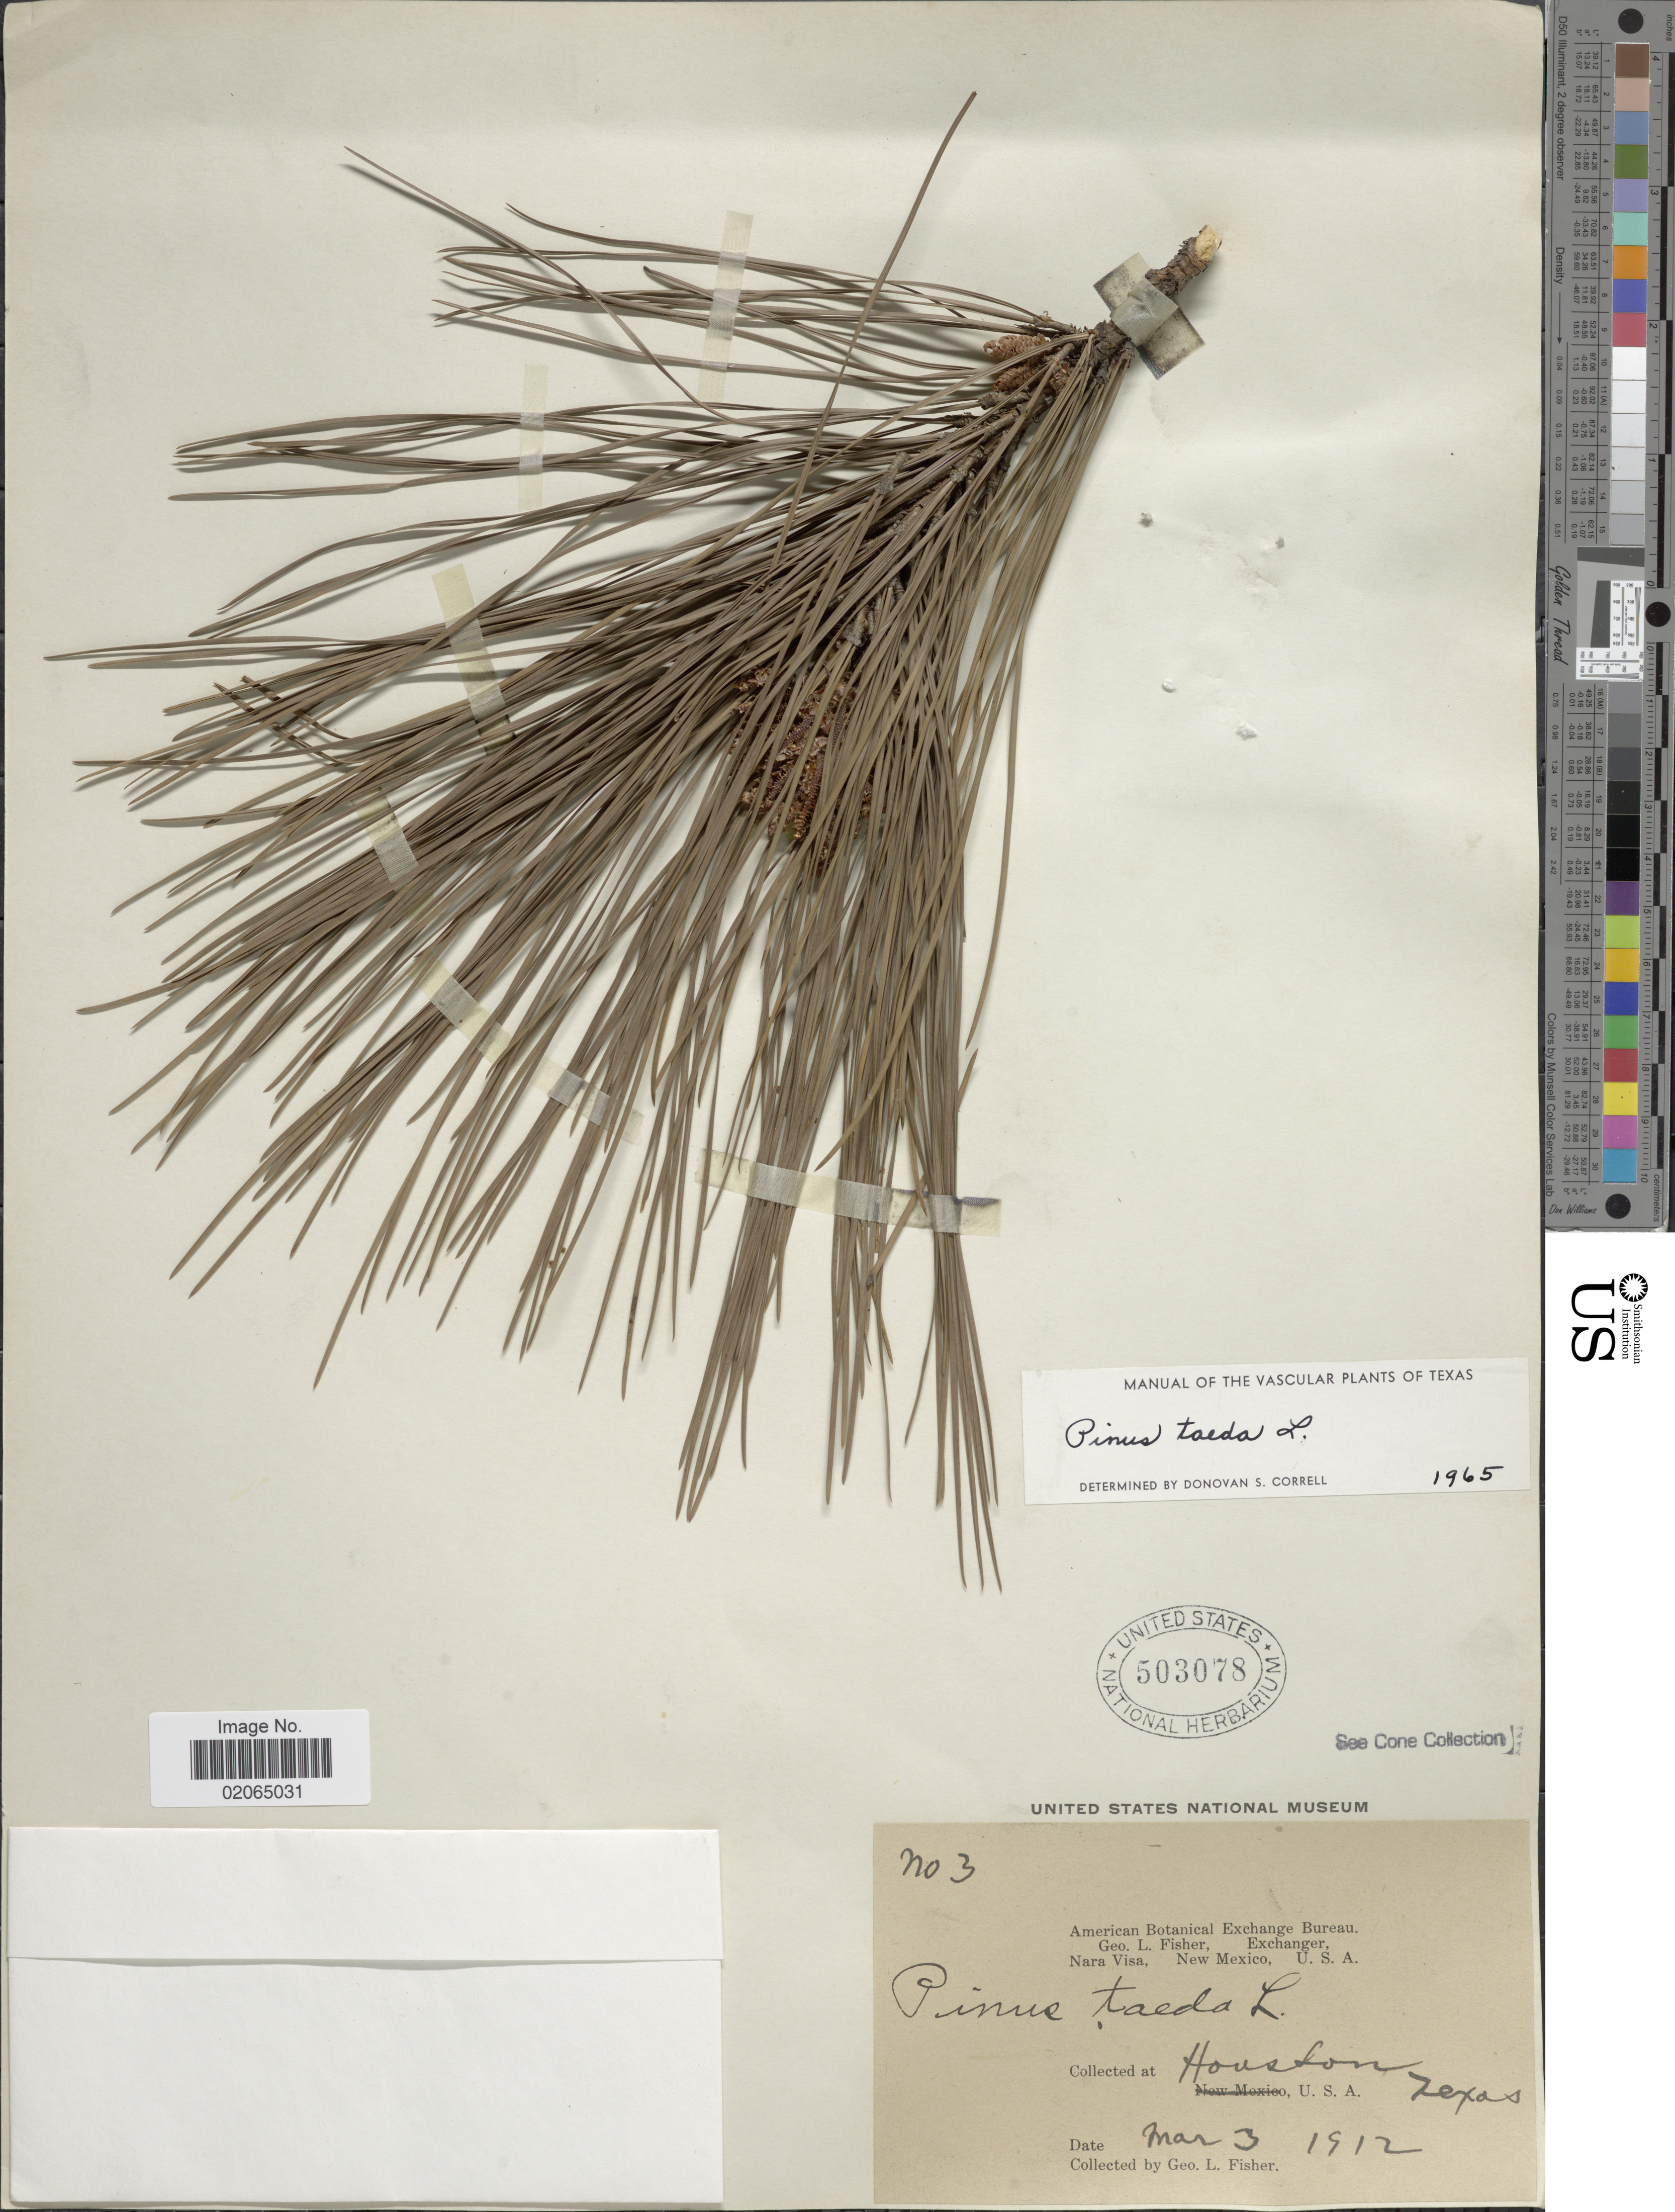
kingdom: Plantae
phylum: Tracheophyta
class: Pinopsida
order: Pinales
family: Pinaceae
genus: Pinus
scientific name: Pinus taeda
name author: L.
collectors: G. L. Fisher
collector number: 3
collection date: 1912-03-03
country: United States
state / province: Texas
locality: Houston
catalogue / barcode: US 503078